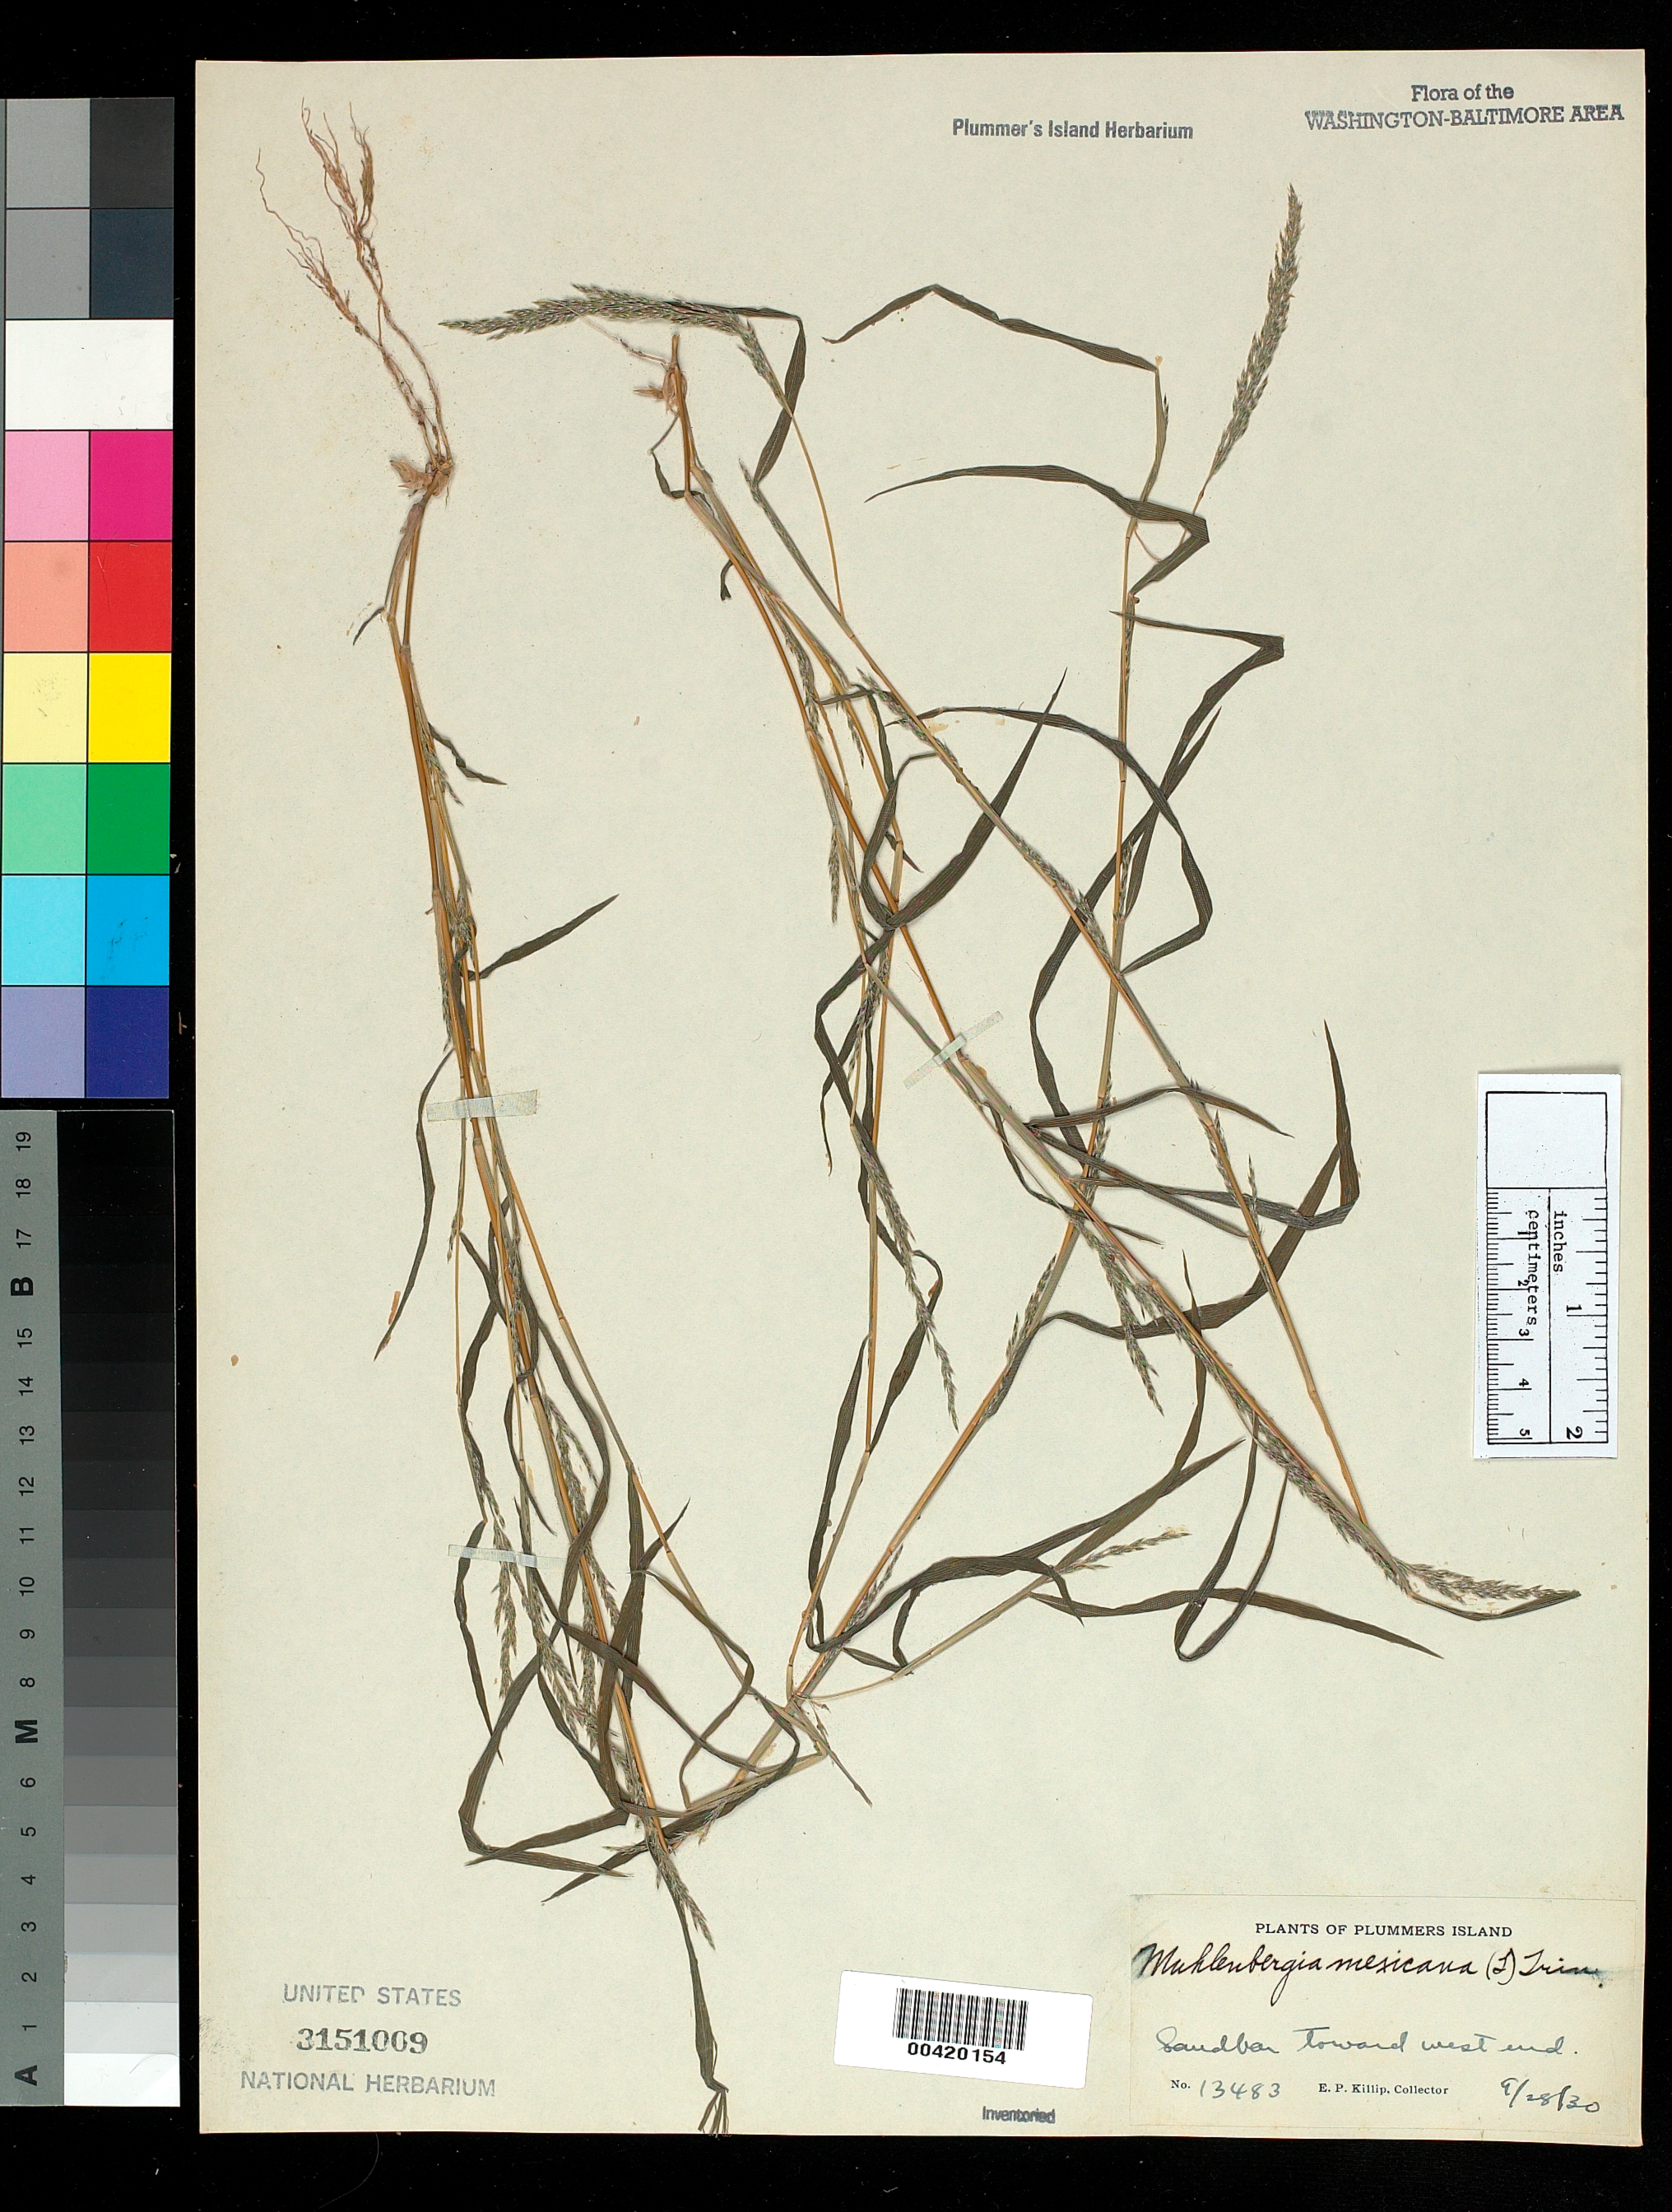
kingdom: Plantae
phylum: Tracheophyta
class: Liliopsida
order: Poales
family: Poaceae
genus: Muhlenbergia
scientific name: Muhlenbergia frondosa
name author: (Poir.) Fernald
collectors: E. P. Killip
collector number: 13483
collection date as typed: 28 Sep 1930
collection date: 1930-09-28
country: United States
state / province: Maryland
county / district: Montgomery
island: Plummers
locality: Plummer's Island; sandbar toward west end C. & O. Canal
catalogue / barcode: US 3151009